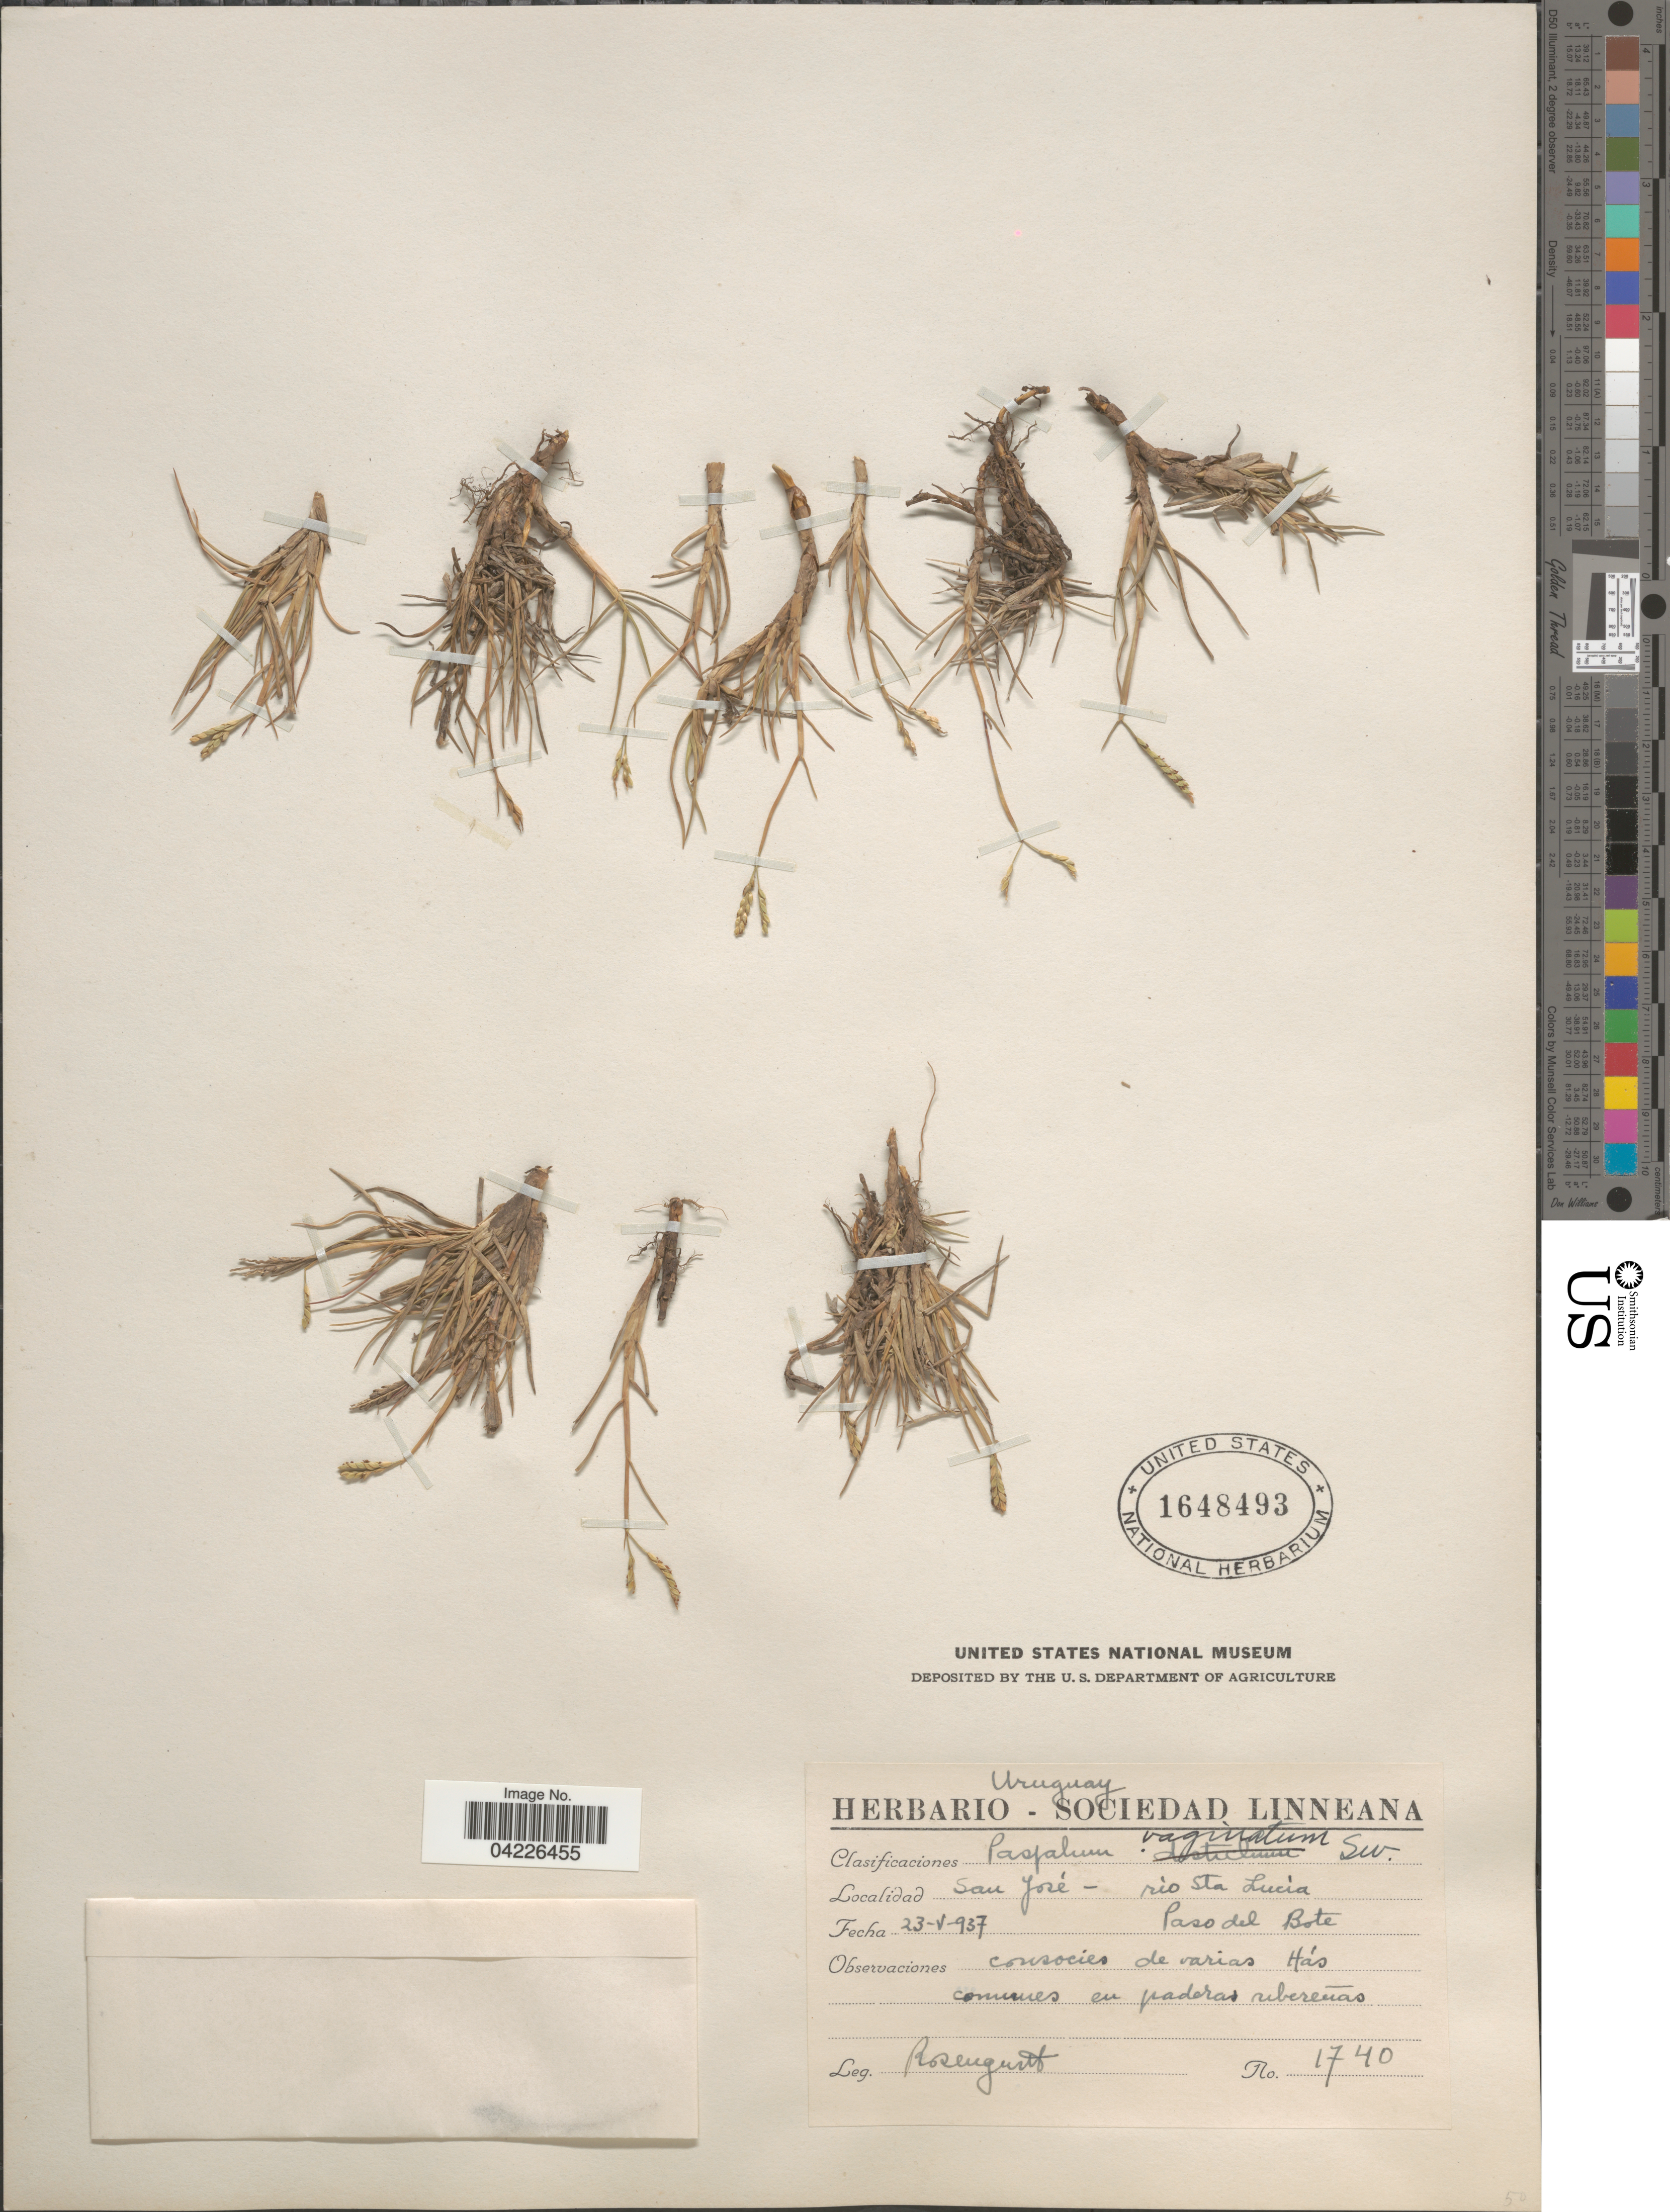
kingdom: Plantae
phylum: Tracheophyta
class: Liliopsida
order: Poales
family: Poaceae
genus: Paspalum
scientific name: Paspalum vaginatum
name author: Sw.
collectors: Rosengurtt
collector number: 1740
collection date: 1937-05-23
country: Uruguay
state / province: San Jose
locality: Rio Sta Lucía. Paso del Bote.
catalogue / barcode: US 1648493